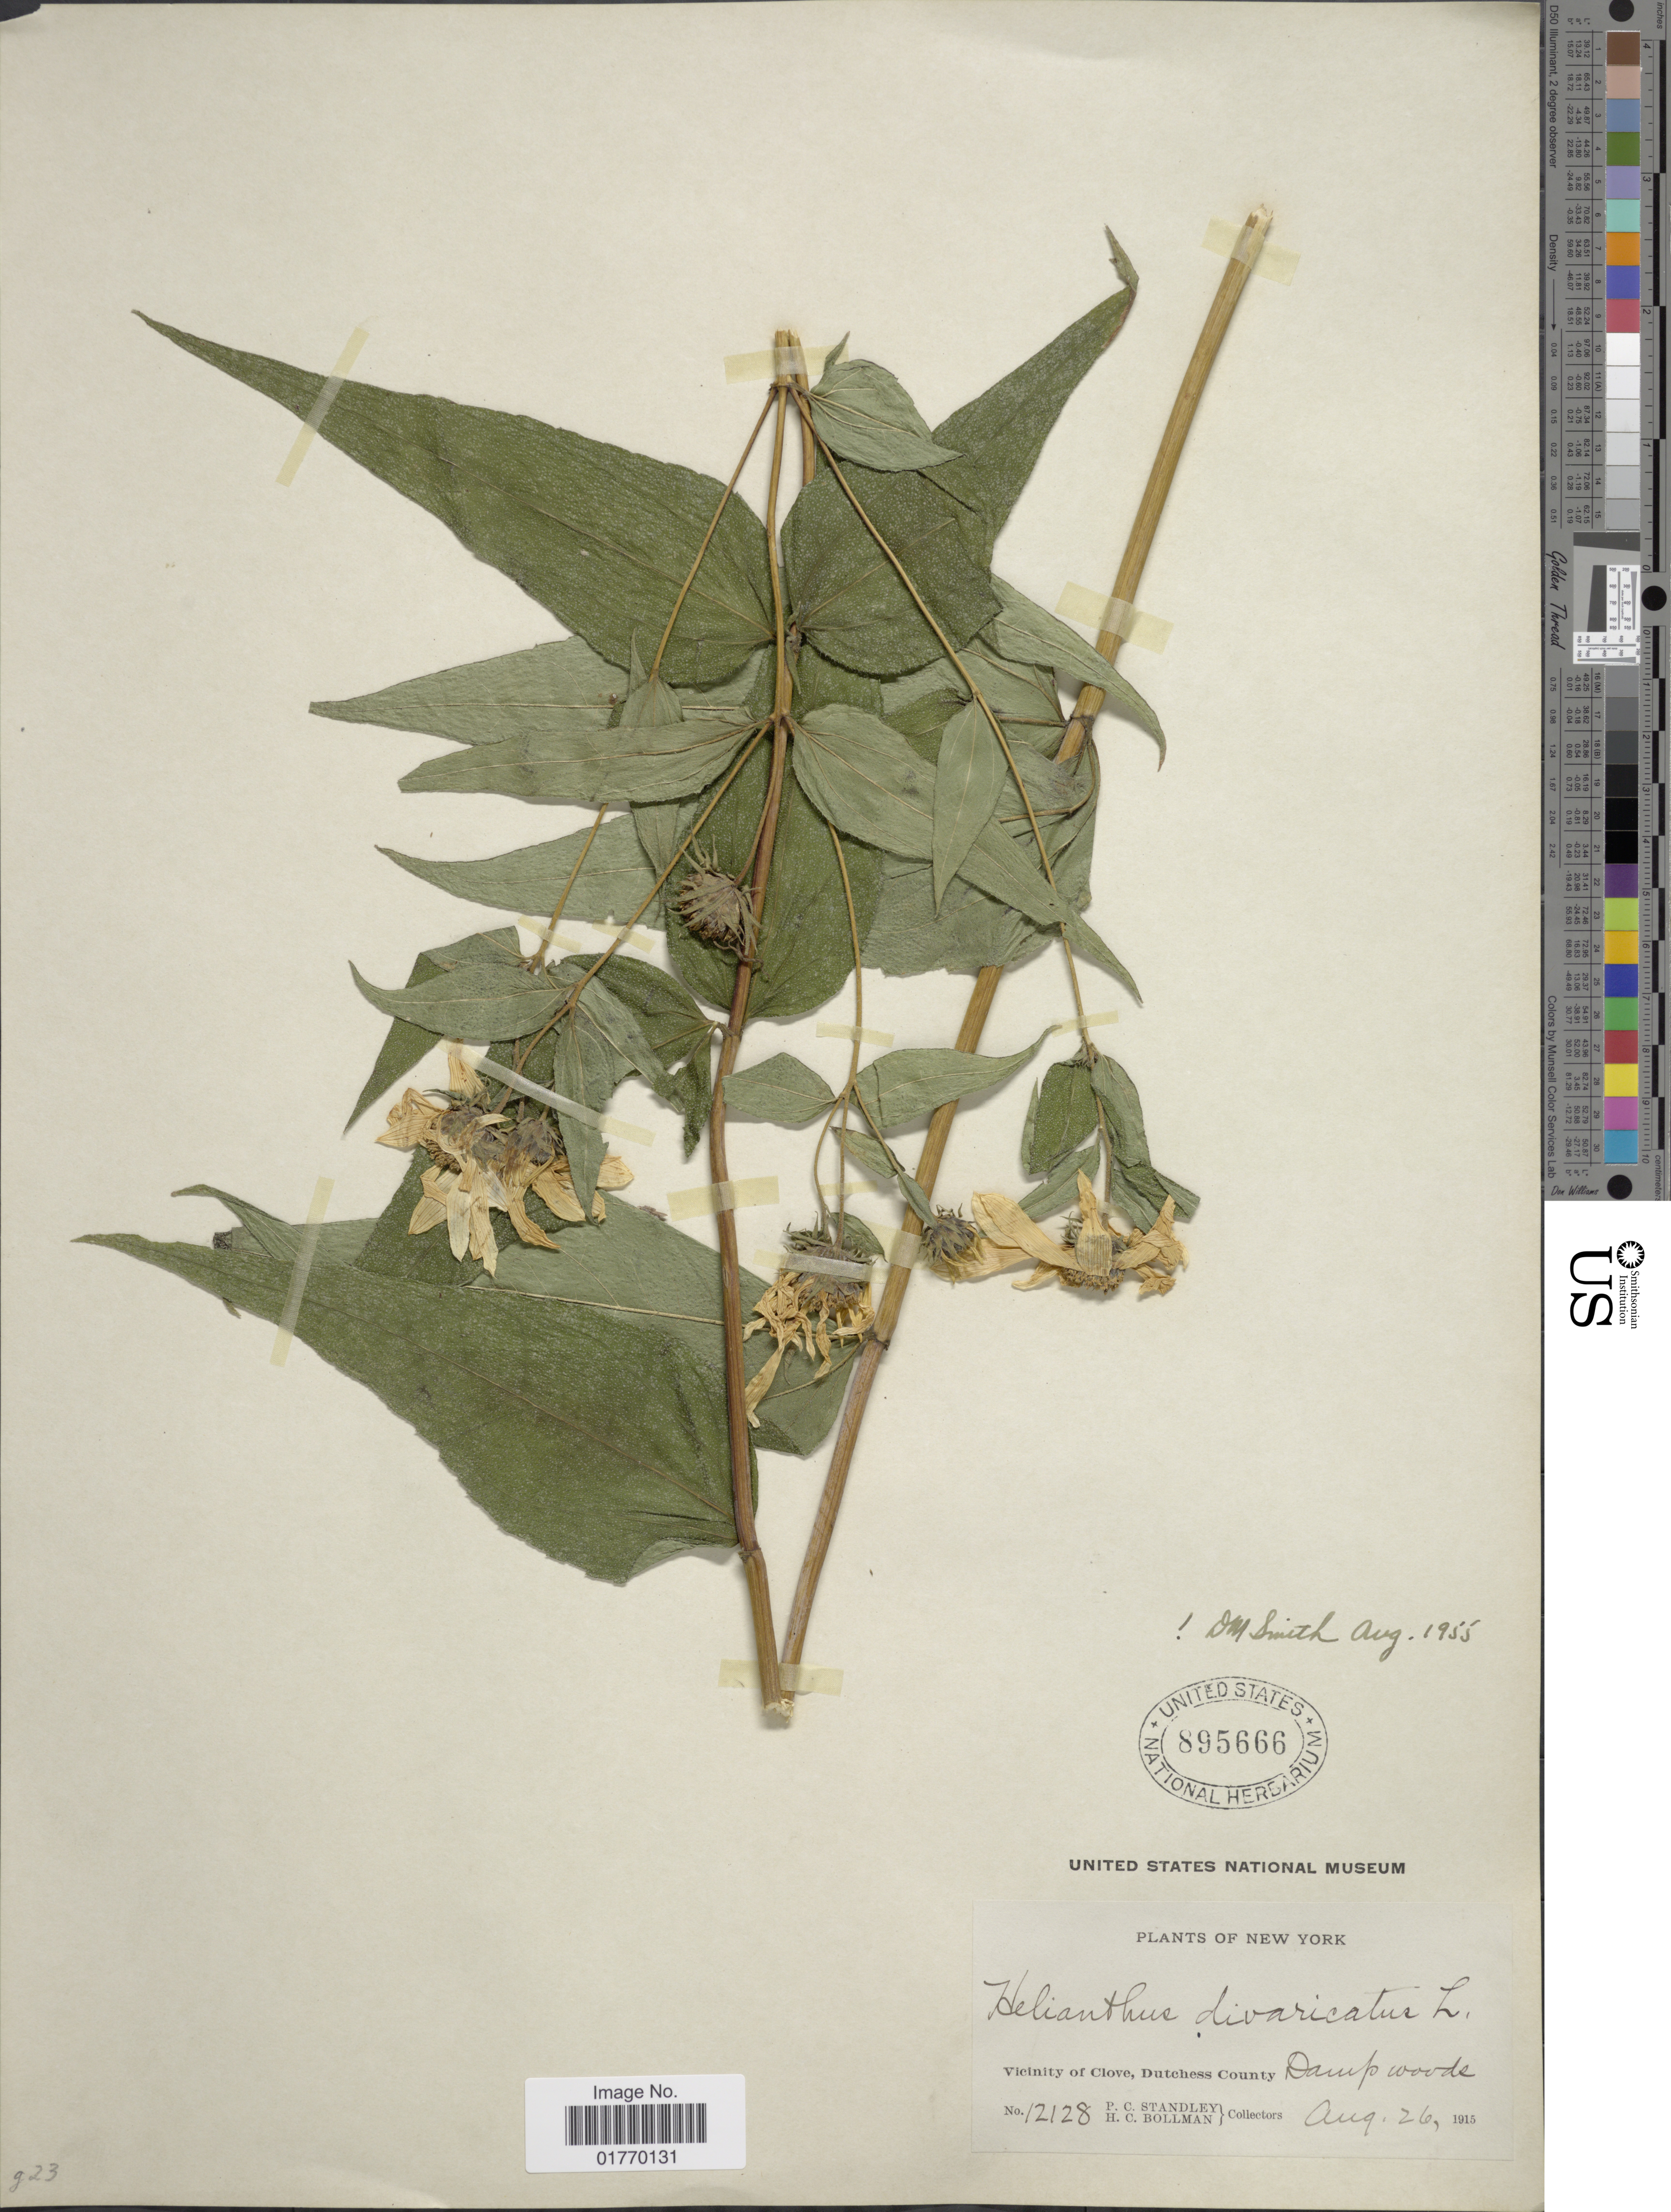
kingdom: Plantae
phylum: Tracheophyta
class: Magnoliopsida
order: Asterales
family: Asteraceae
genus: Helianthus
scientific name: Helianthus divaricatus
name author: L.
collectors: P. C. Standley & H. C. Bollman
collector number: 12128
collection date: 1915-08-26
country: United States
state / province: New York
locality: Vicinity of Clove, Dutchess County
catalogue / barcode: US 895666